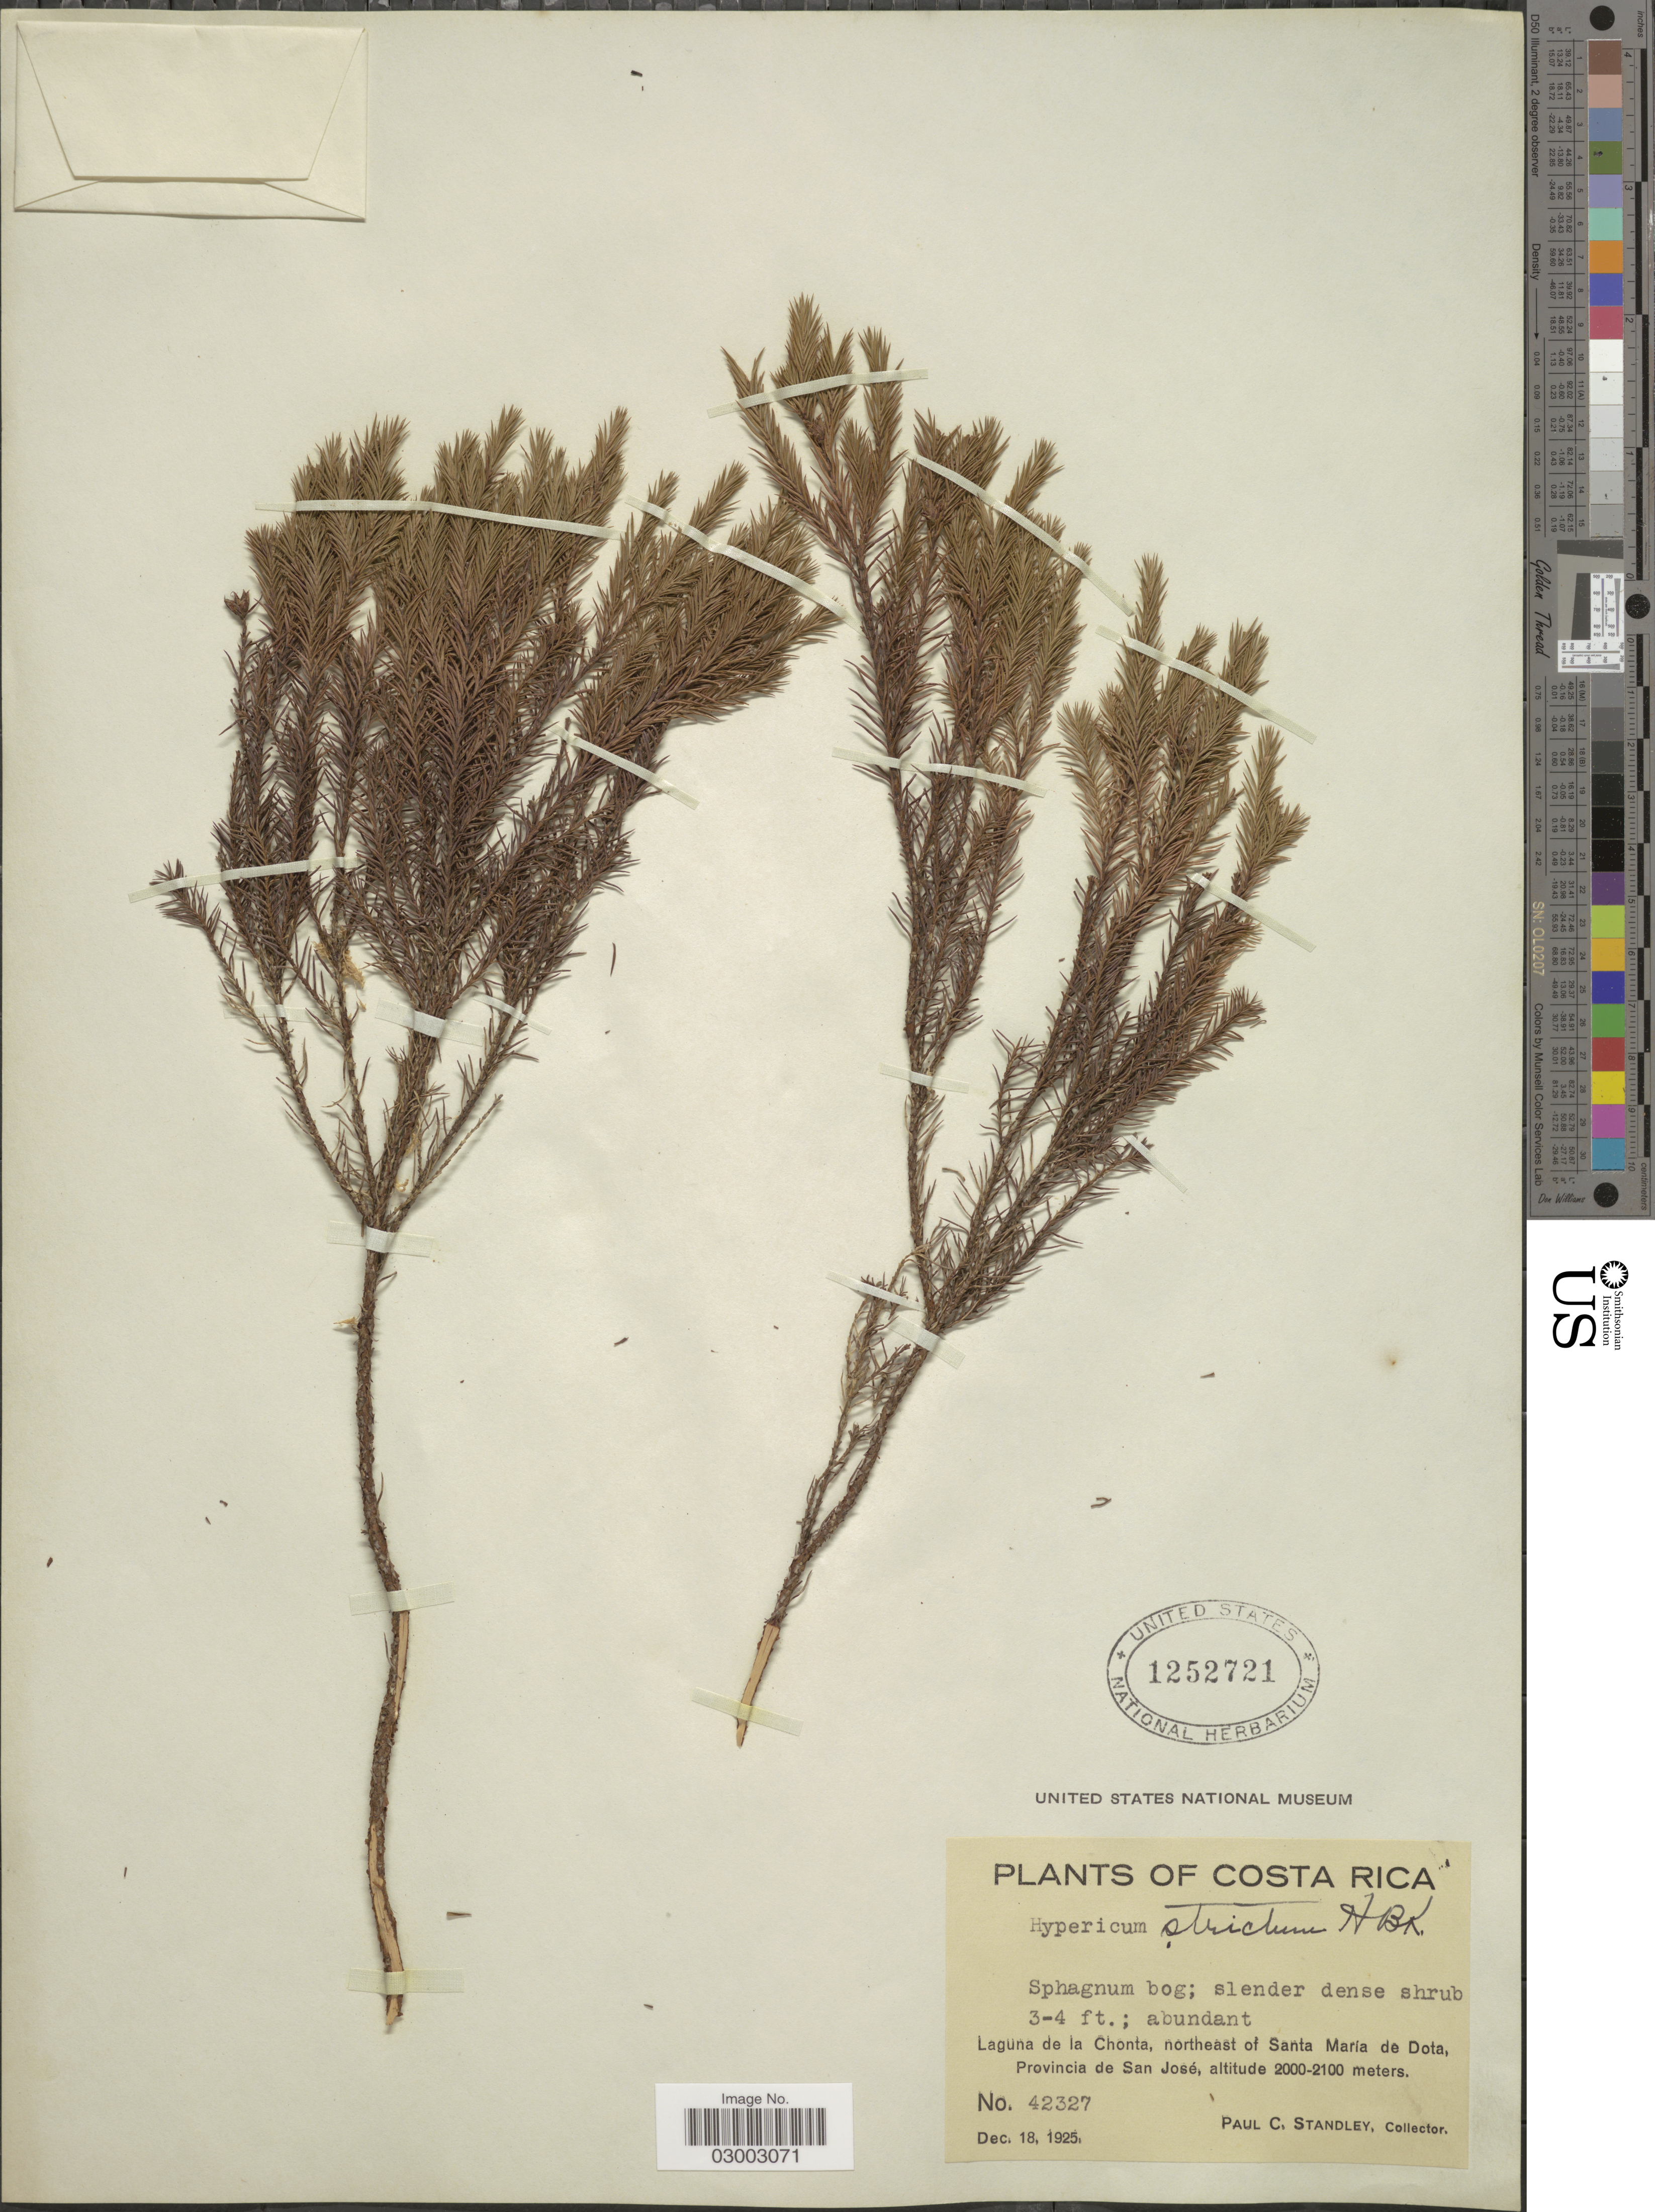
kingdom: Plantae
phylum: Tracheophyta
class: Magnoliopsida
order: Malpighiales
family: Hypericaceae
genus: Hypericum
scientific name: Hypericum strictum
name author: Kunth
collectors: P. C. Standley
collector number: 42327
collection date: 1925-12-18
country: Costa Rica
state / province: San José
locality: Laguna de la Chonta, northeast of Santa María de Dota.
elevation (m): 2000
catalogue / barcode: US 1252721